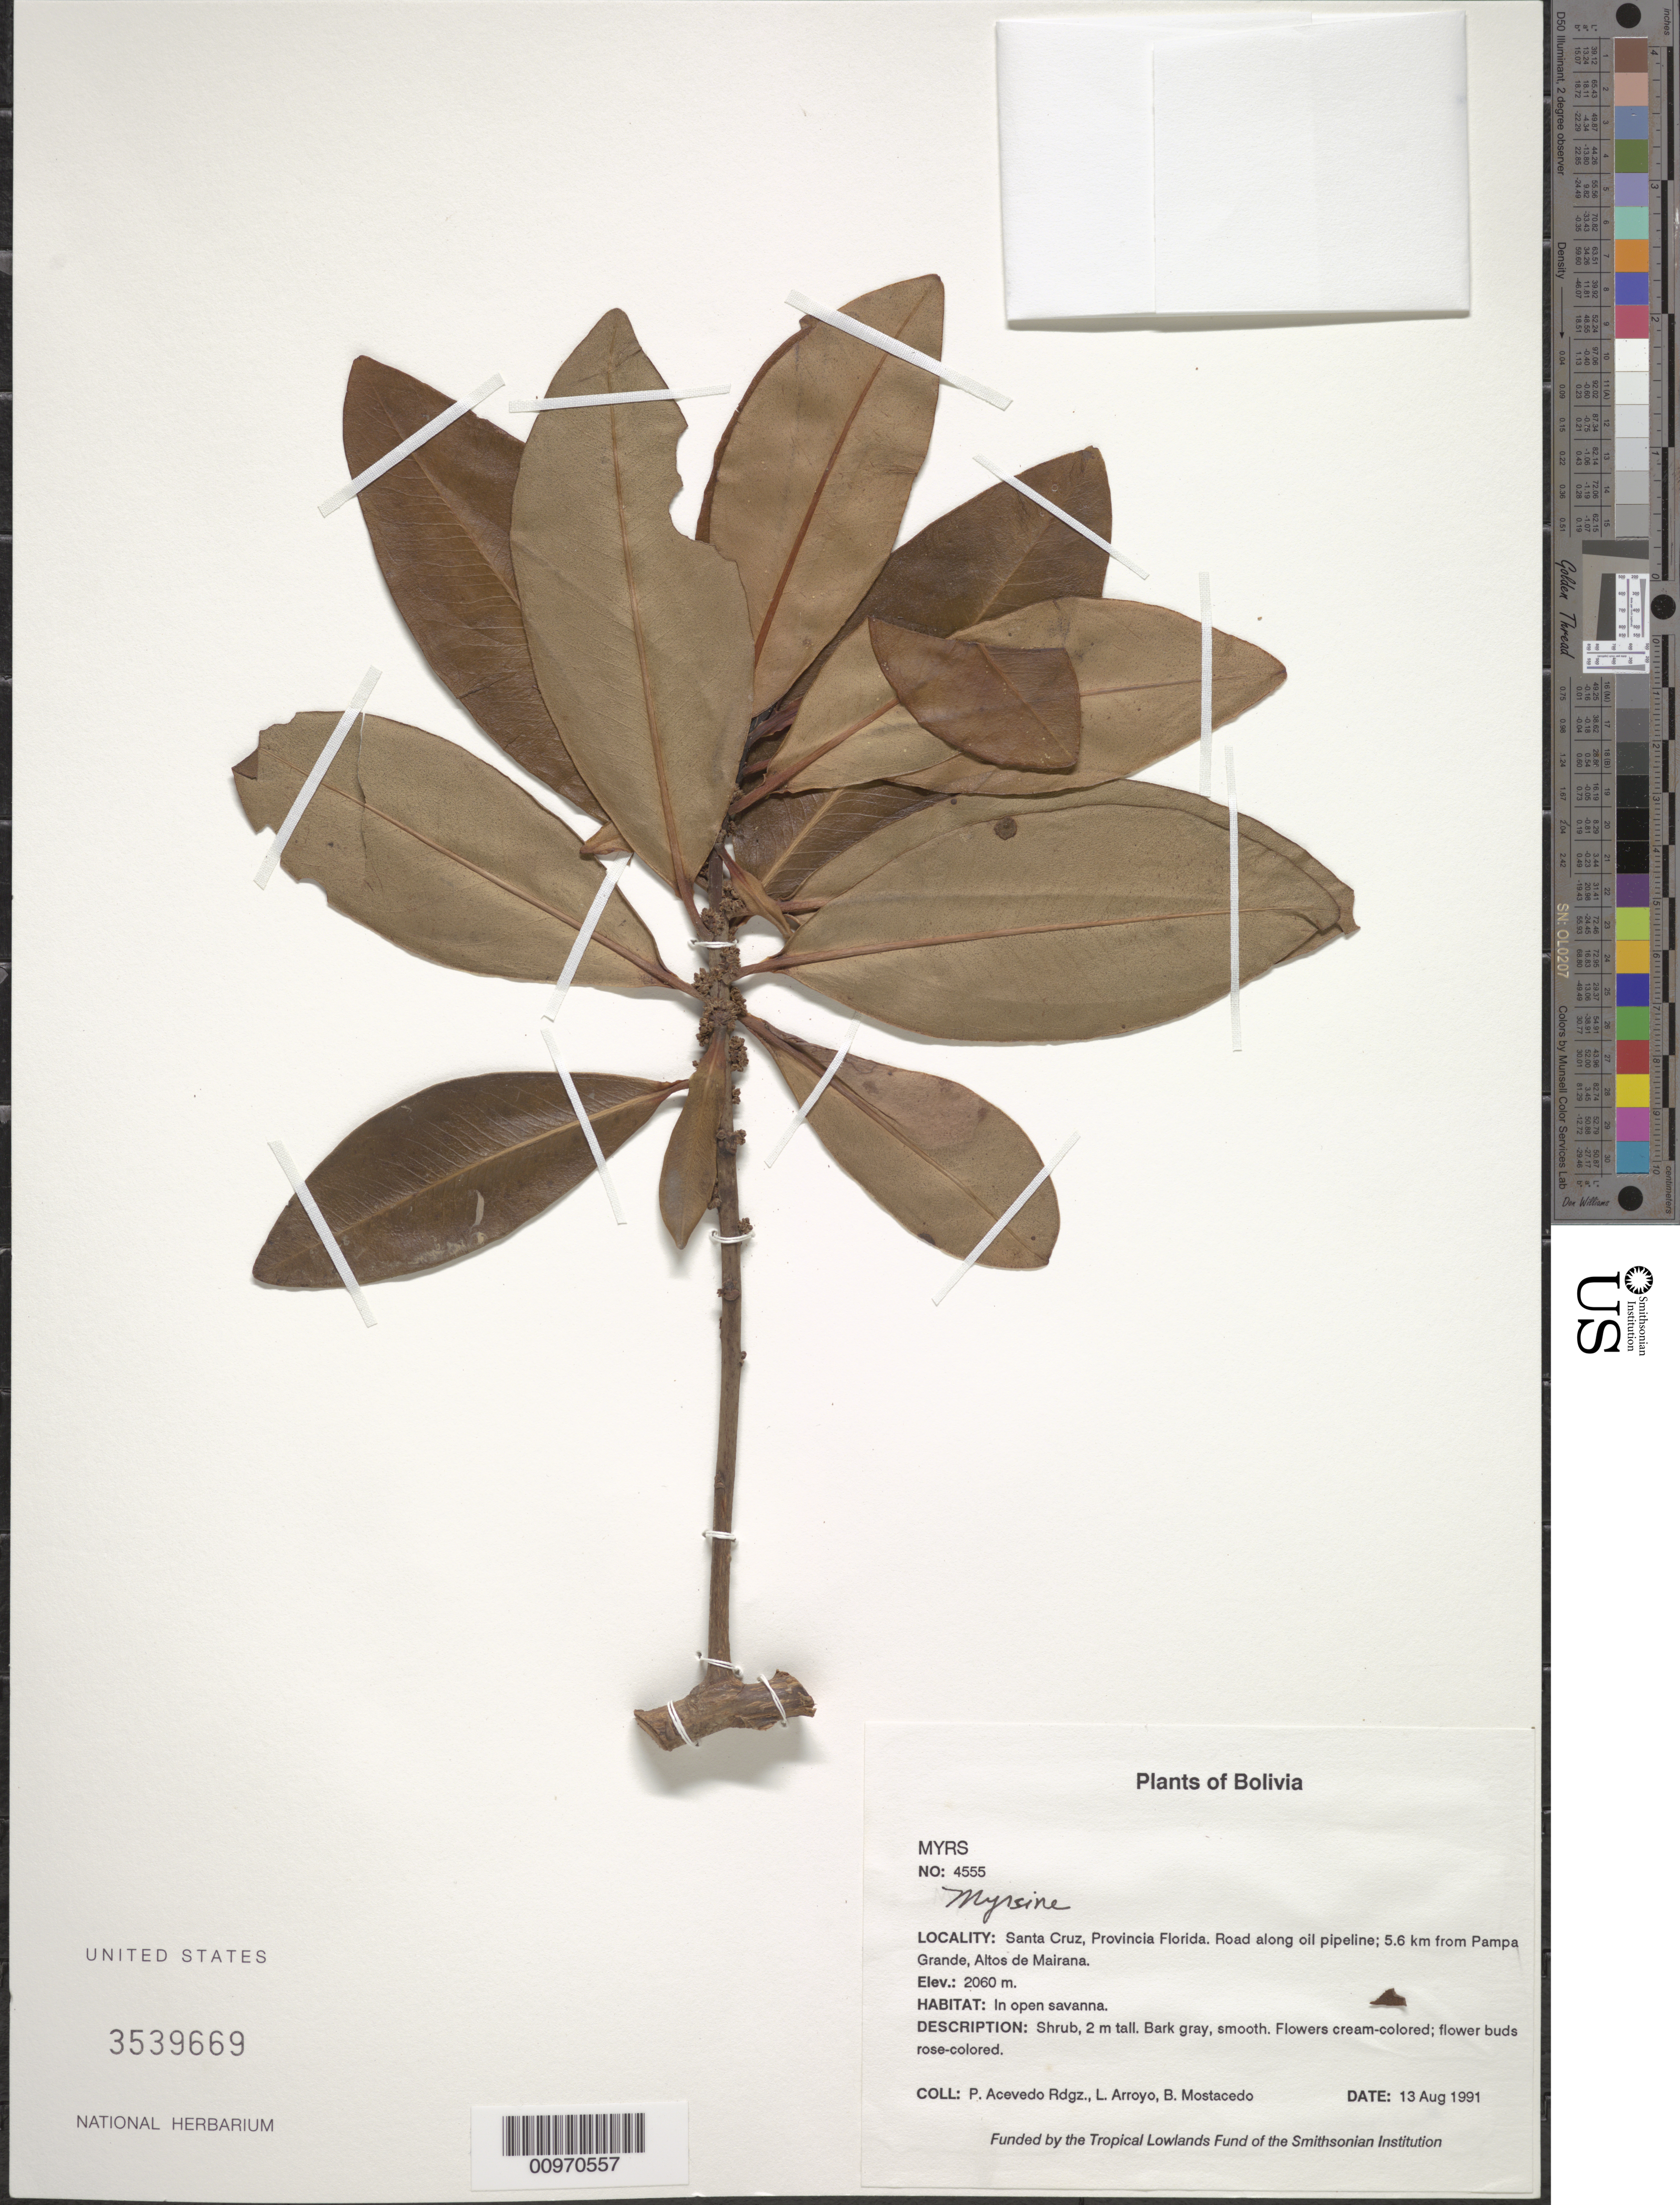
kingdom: Plantae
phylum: Tracheophyta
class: Magnoliopsida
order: Ericales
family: Primulaceae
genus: Myrsine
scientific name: Myrsine sp.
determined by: Acevedo-Rodríguez, P., (BOT), Smithsonian Institution - National Museum of Natural History (UNITED STATES)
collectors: P. Acevedo-Rodr., L. Arroyo & B. Mostacedo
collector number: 4555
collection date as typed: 13 Aug 1991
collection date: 1991-08-13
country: Bolivia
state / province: Santa Cruz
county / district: Florida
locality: Depart. Santa Cruz, Provincia Florida. Road along oil pipeline; 5.6 km from Pampa Grande, Altos de Mairana.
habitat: In open savanna.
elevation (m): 2060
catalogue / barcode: US 3539669